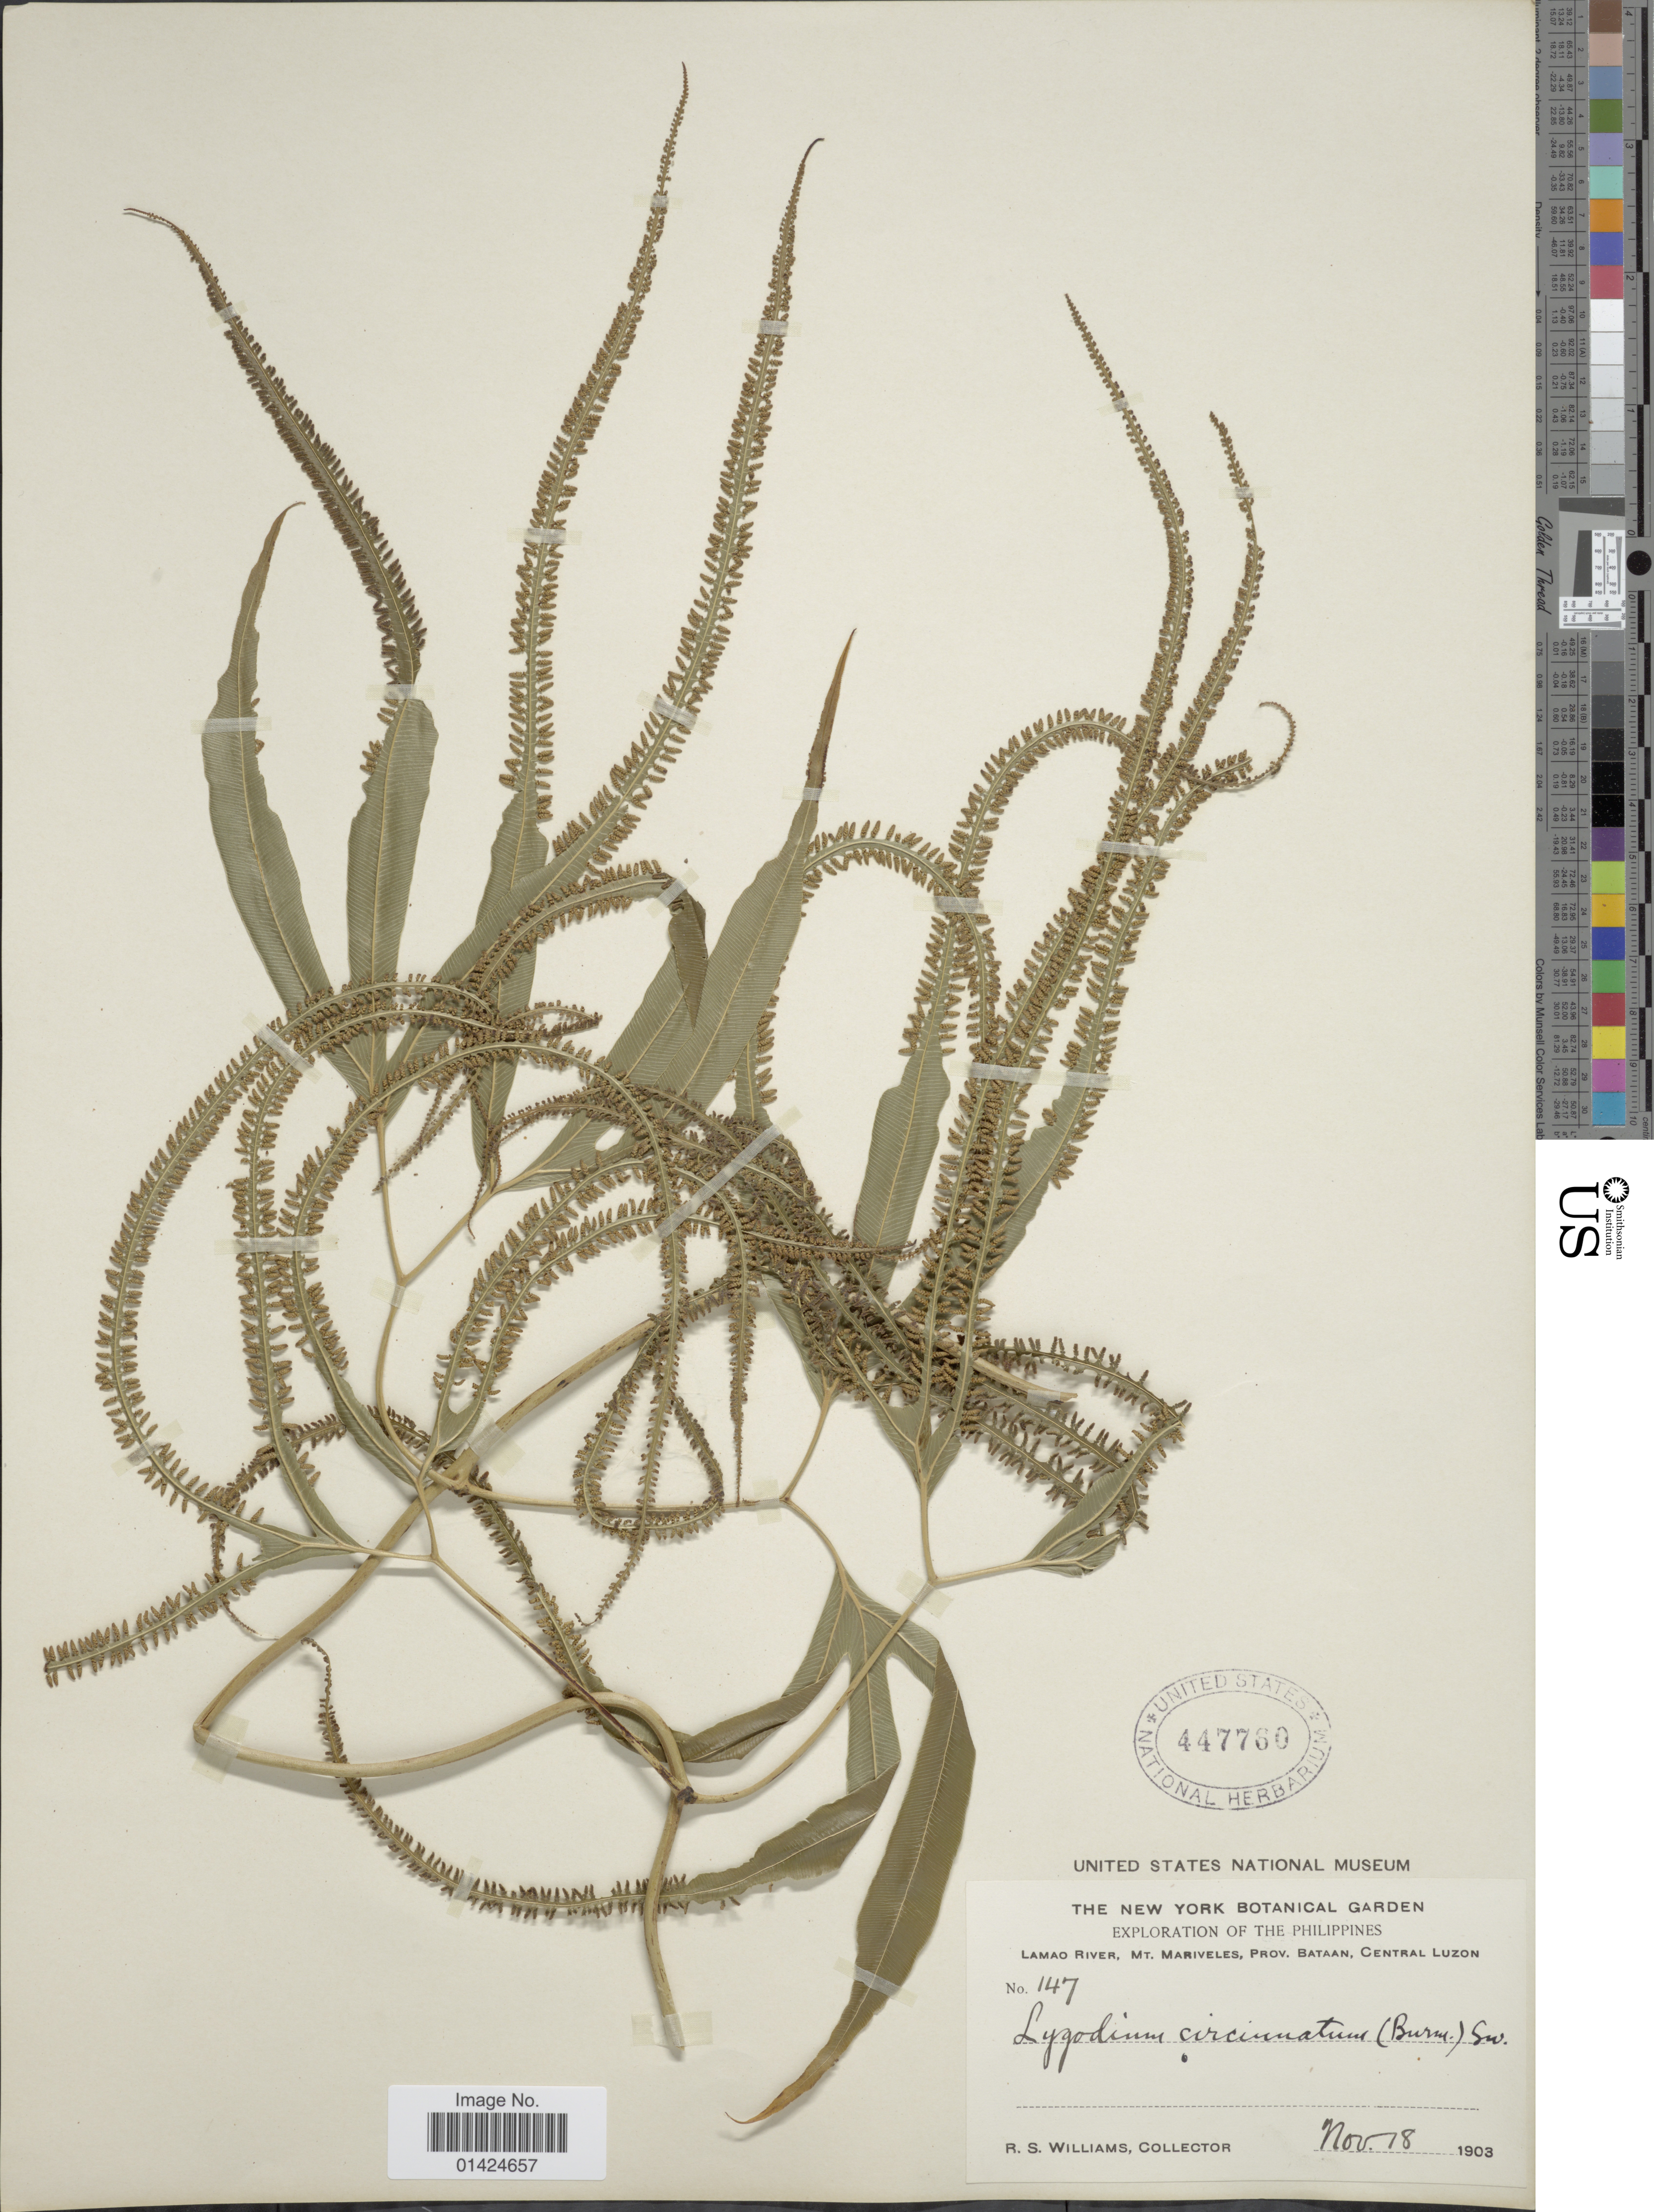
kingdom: Plantae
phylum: Tracheophyta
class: Polypodiopsida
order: Schizaeales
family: Lygodiaceae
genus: Lygodium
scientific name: Lygodium circinnatum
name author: (Burm. f.) Sw.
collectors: R. S. Williams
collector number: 147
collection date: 1903-11-18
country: Philippines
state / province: Central Luzon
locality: Lamao River, Mt. Mariveles, Prov. Bataan.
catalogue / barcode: US 447760